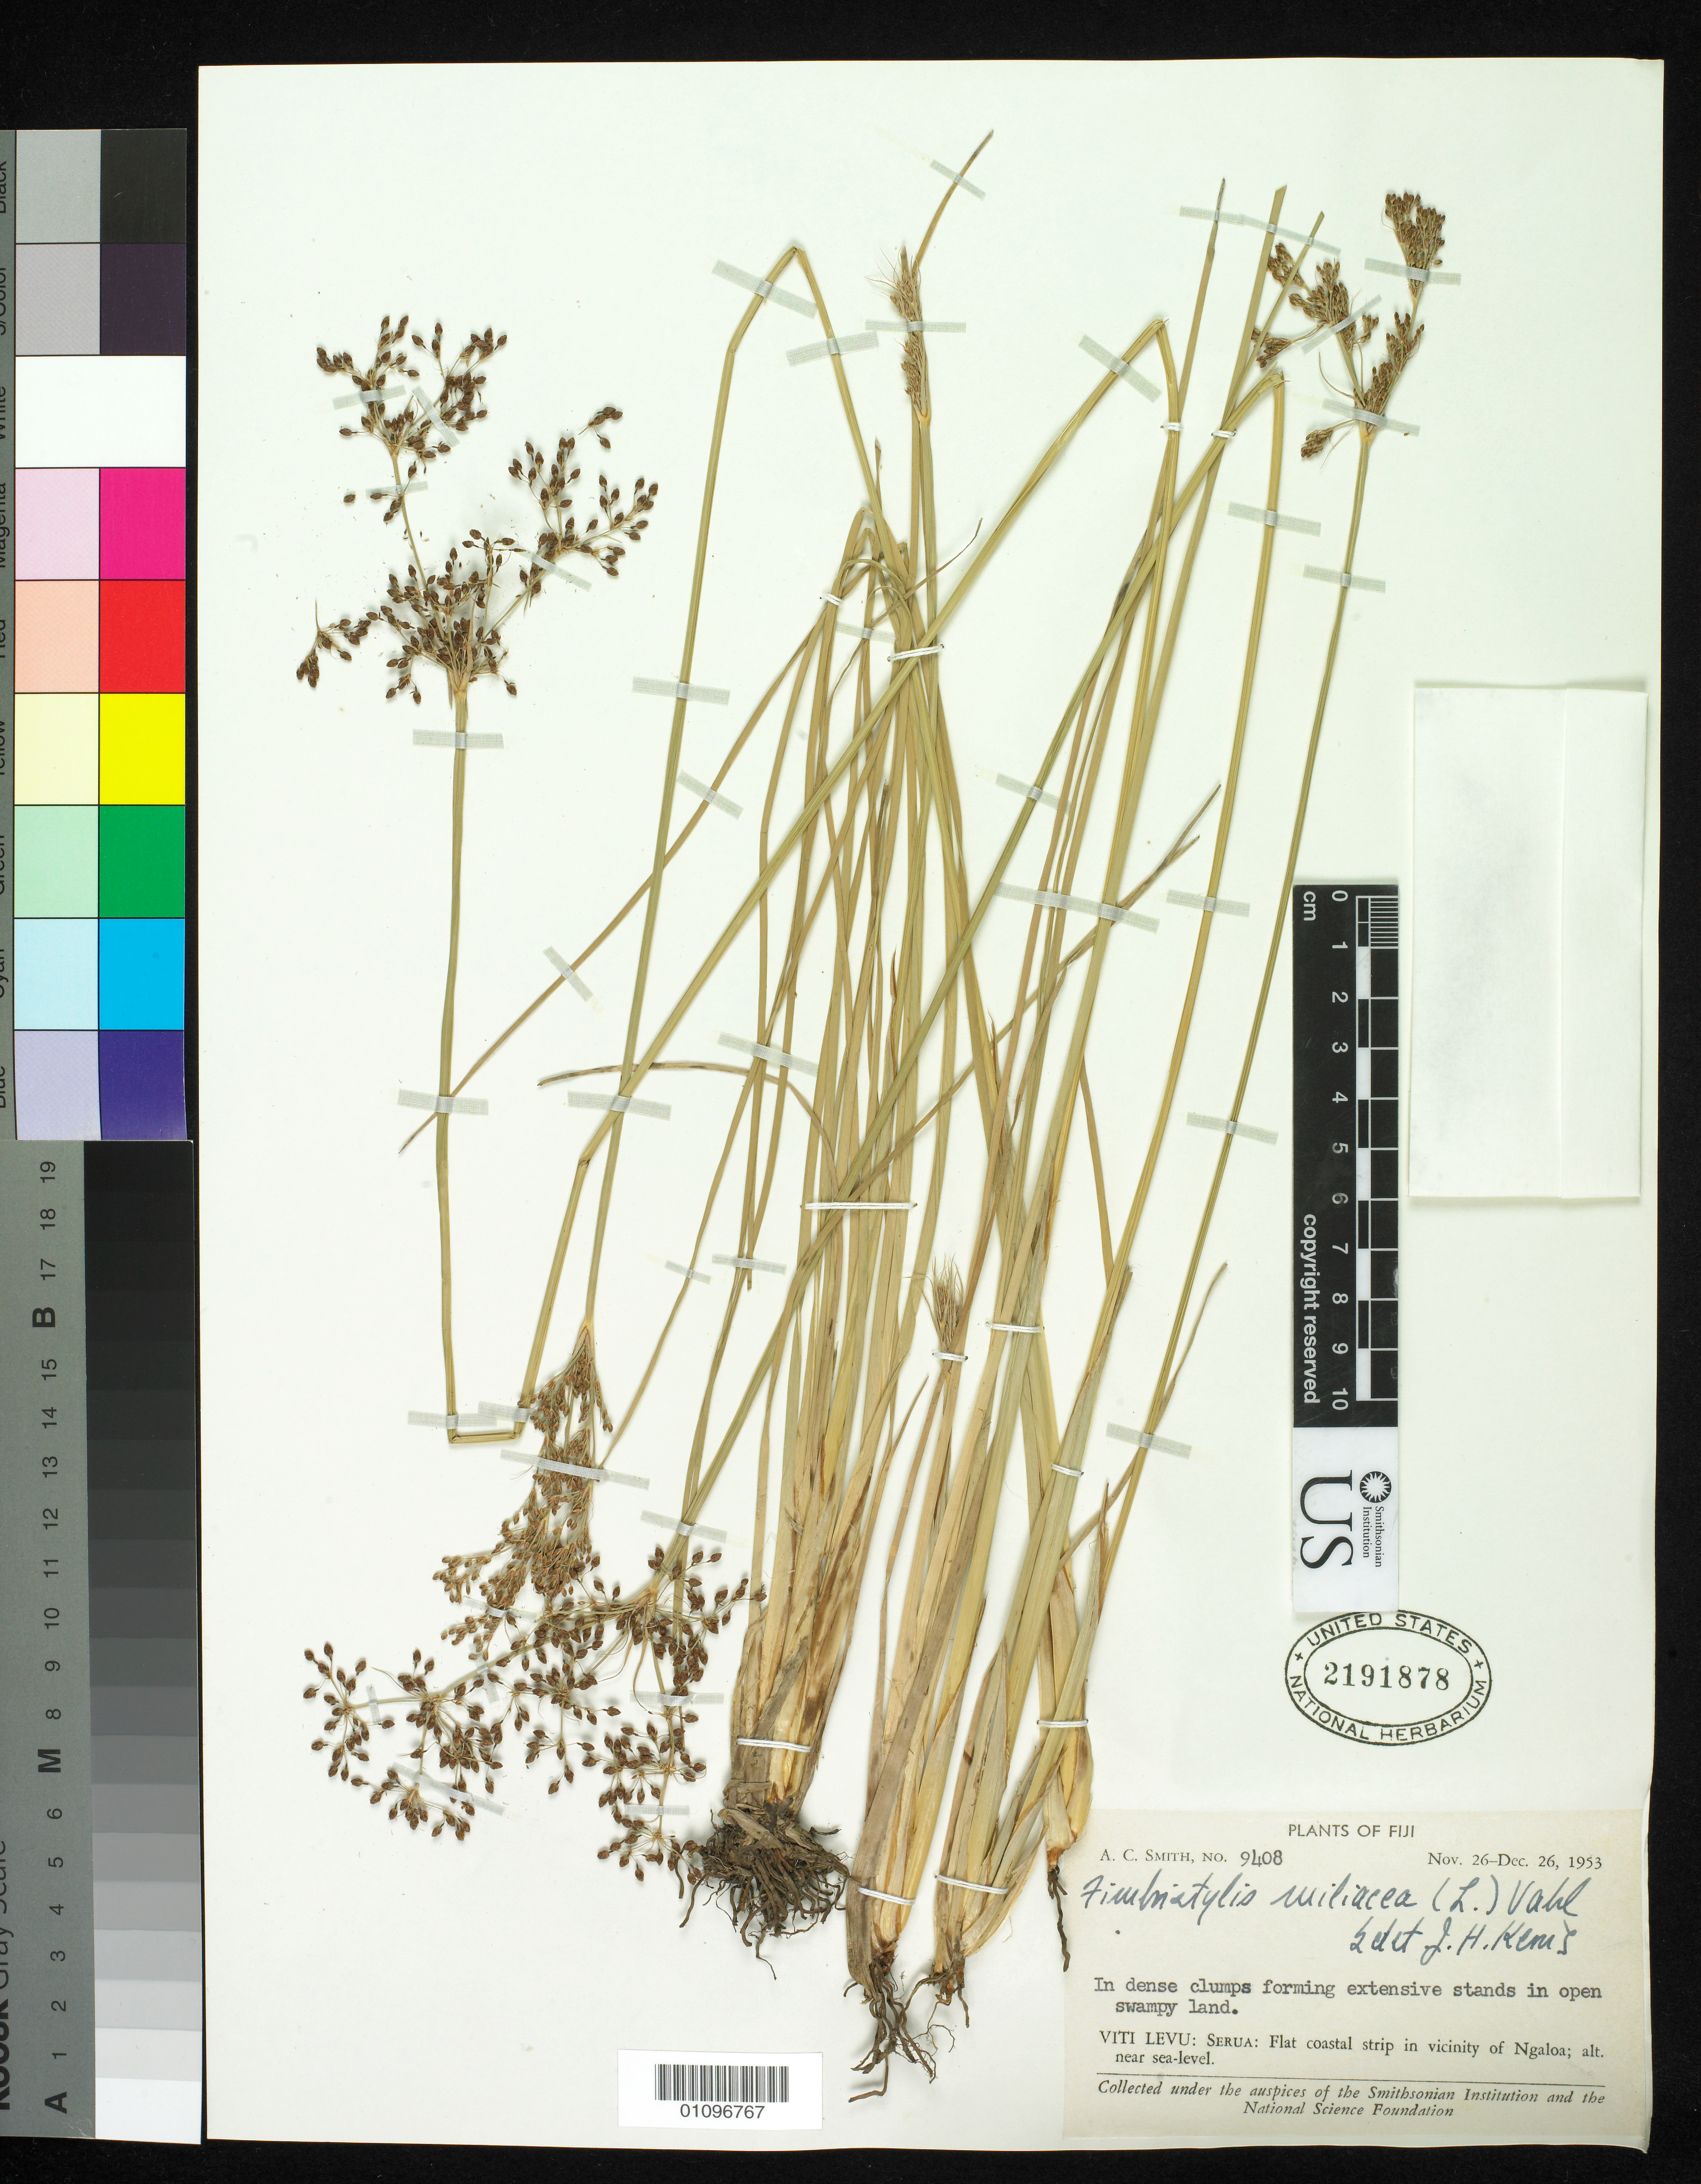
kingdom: Plantae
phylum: Tracheophyta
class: Liliopsida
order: Poales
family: Cyperaceae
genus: Fimbristylis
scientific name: Fimbristylis littoralis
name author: Gaudich.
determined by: Strong, M. T., (US), Smithsonian Institution - National Museum of Natural History (UNITED STATES)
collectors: A. C. Smith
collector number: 9408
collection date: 1953-11-26/1953-12-26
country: Fiji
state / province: Serua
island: Viti Levu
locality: Flat coastal strip in vicinity of Bgaloa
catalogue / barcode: US 2191878